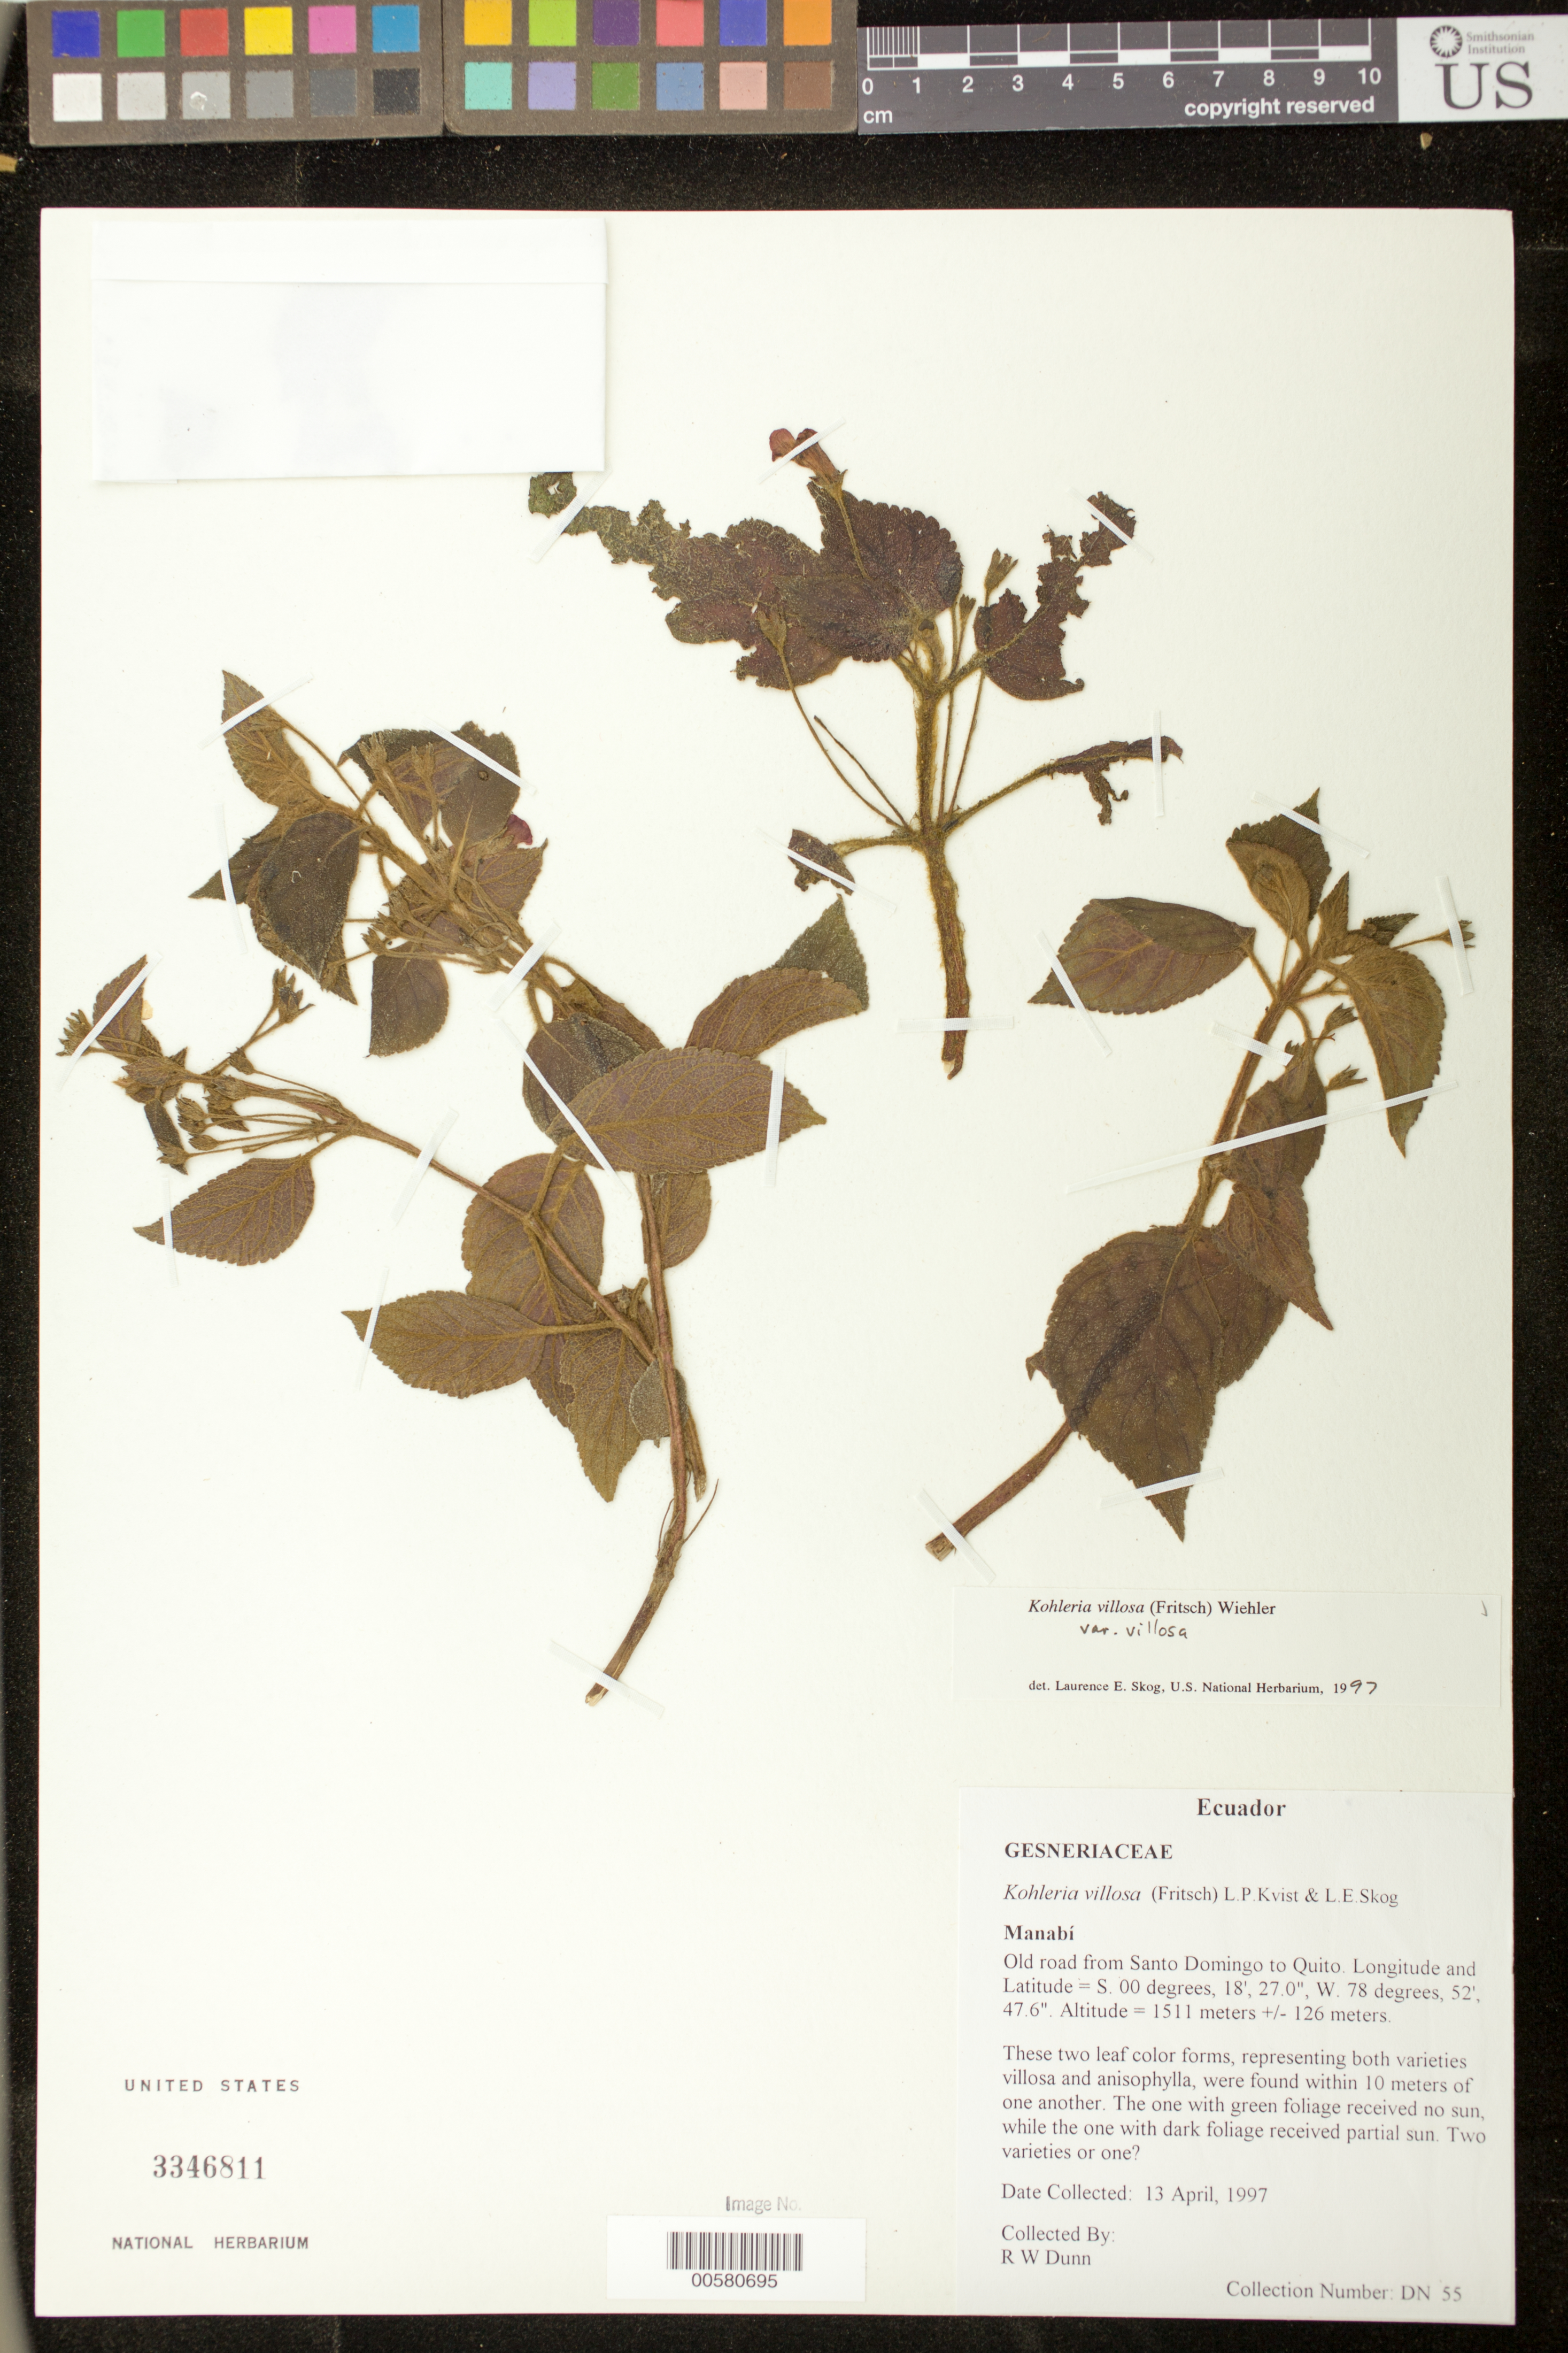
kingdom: Plantae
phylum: Tracheophyta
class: Magnoliopsida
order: Lamiales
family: Gesneriaceae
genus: Kohleria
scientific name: Kohleria villosa var. villosa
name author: (Fritsch) Wiehler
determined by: Skog, Laurence E.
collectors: R. Dunn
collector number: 55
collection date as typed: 13 Apr 1997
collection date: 1997-04-13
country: Ecuador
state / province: Pichincha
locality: Old road from Santo Domingo to Quito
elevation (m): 1400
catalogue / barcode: US 3346811